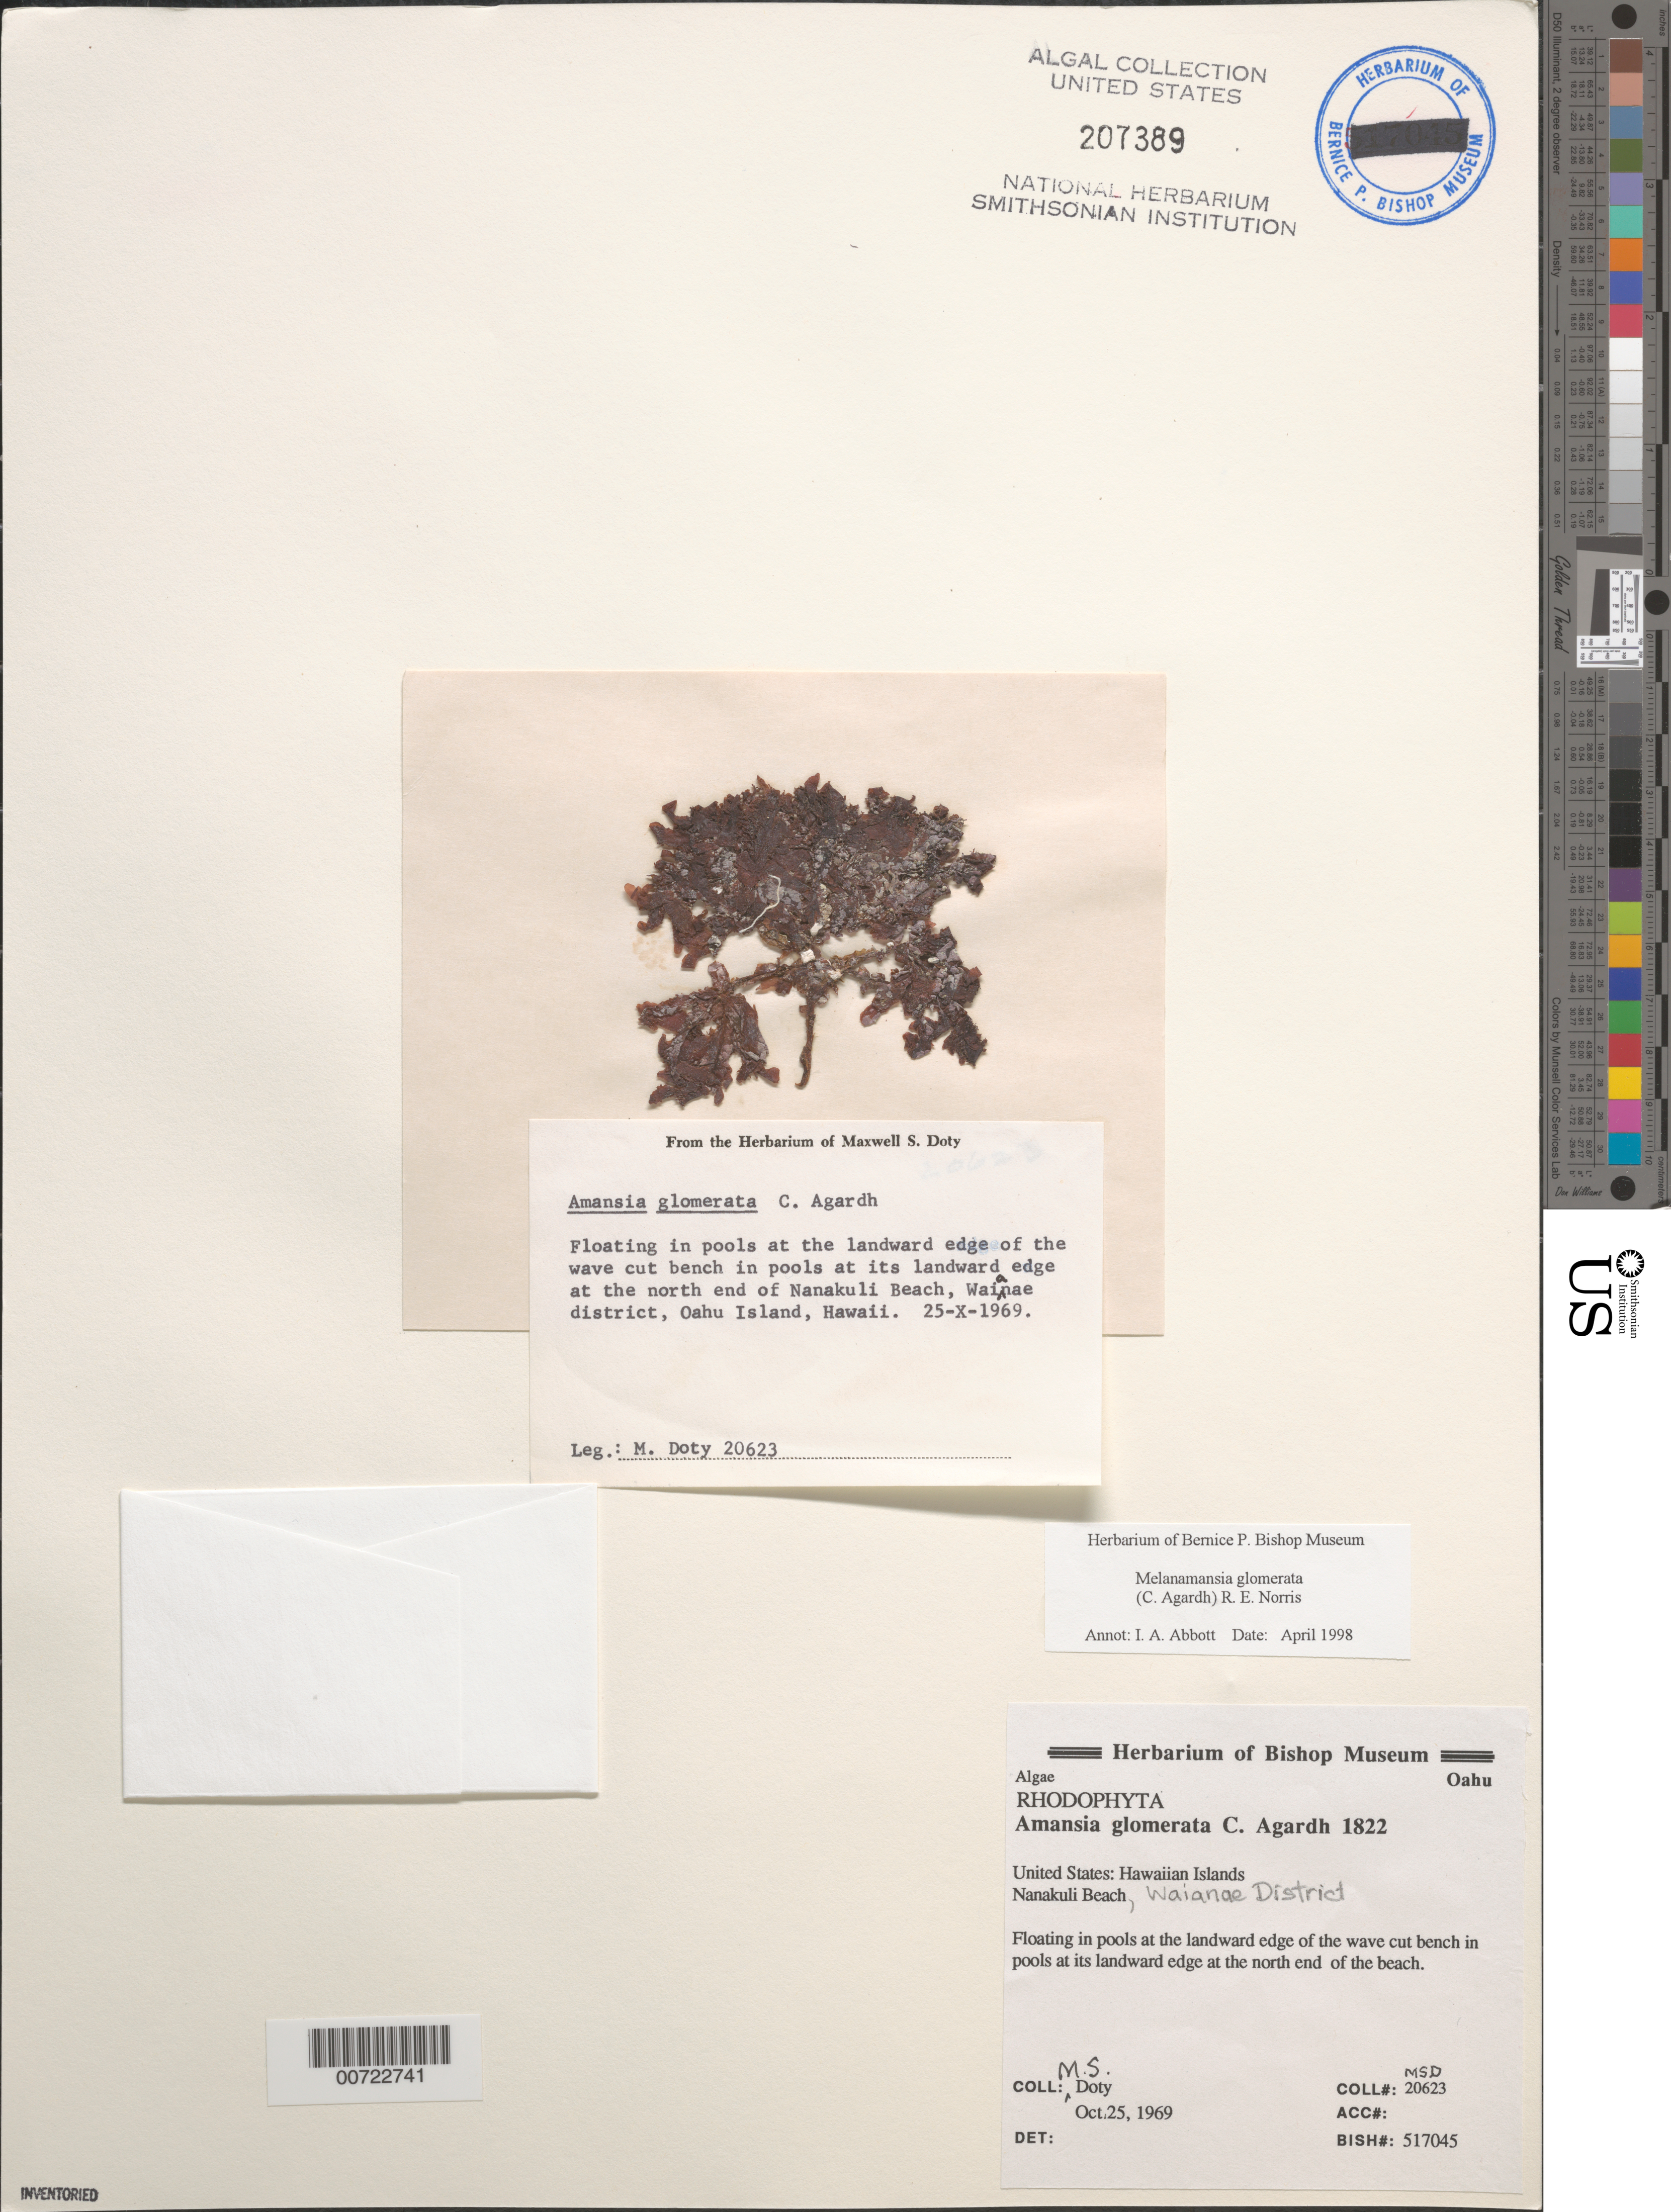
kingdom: Plantae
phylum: Rhodophyta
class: Florideophyceae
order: Ceramiales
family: Rhodomelaceae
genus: Amansia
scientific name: Amansia glomerata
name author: C. Agardh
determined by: Algae name updating Project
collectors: M. S. Doty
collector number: MSD 20623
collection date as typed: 25 Oct 1969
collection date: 1969-10-25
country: United States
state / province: Hawaii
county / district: Honolulu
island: Oahu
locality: Nanakuli Beach, Wainae District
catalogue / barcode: US 207389